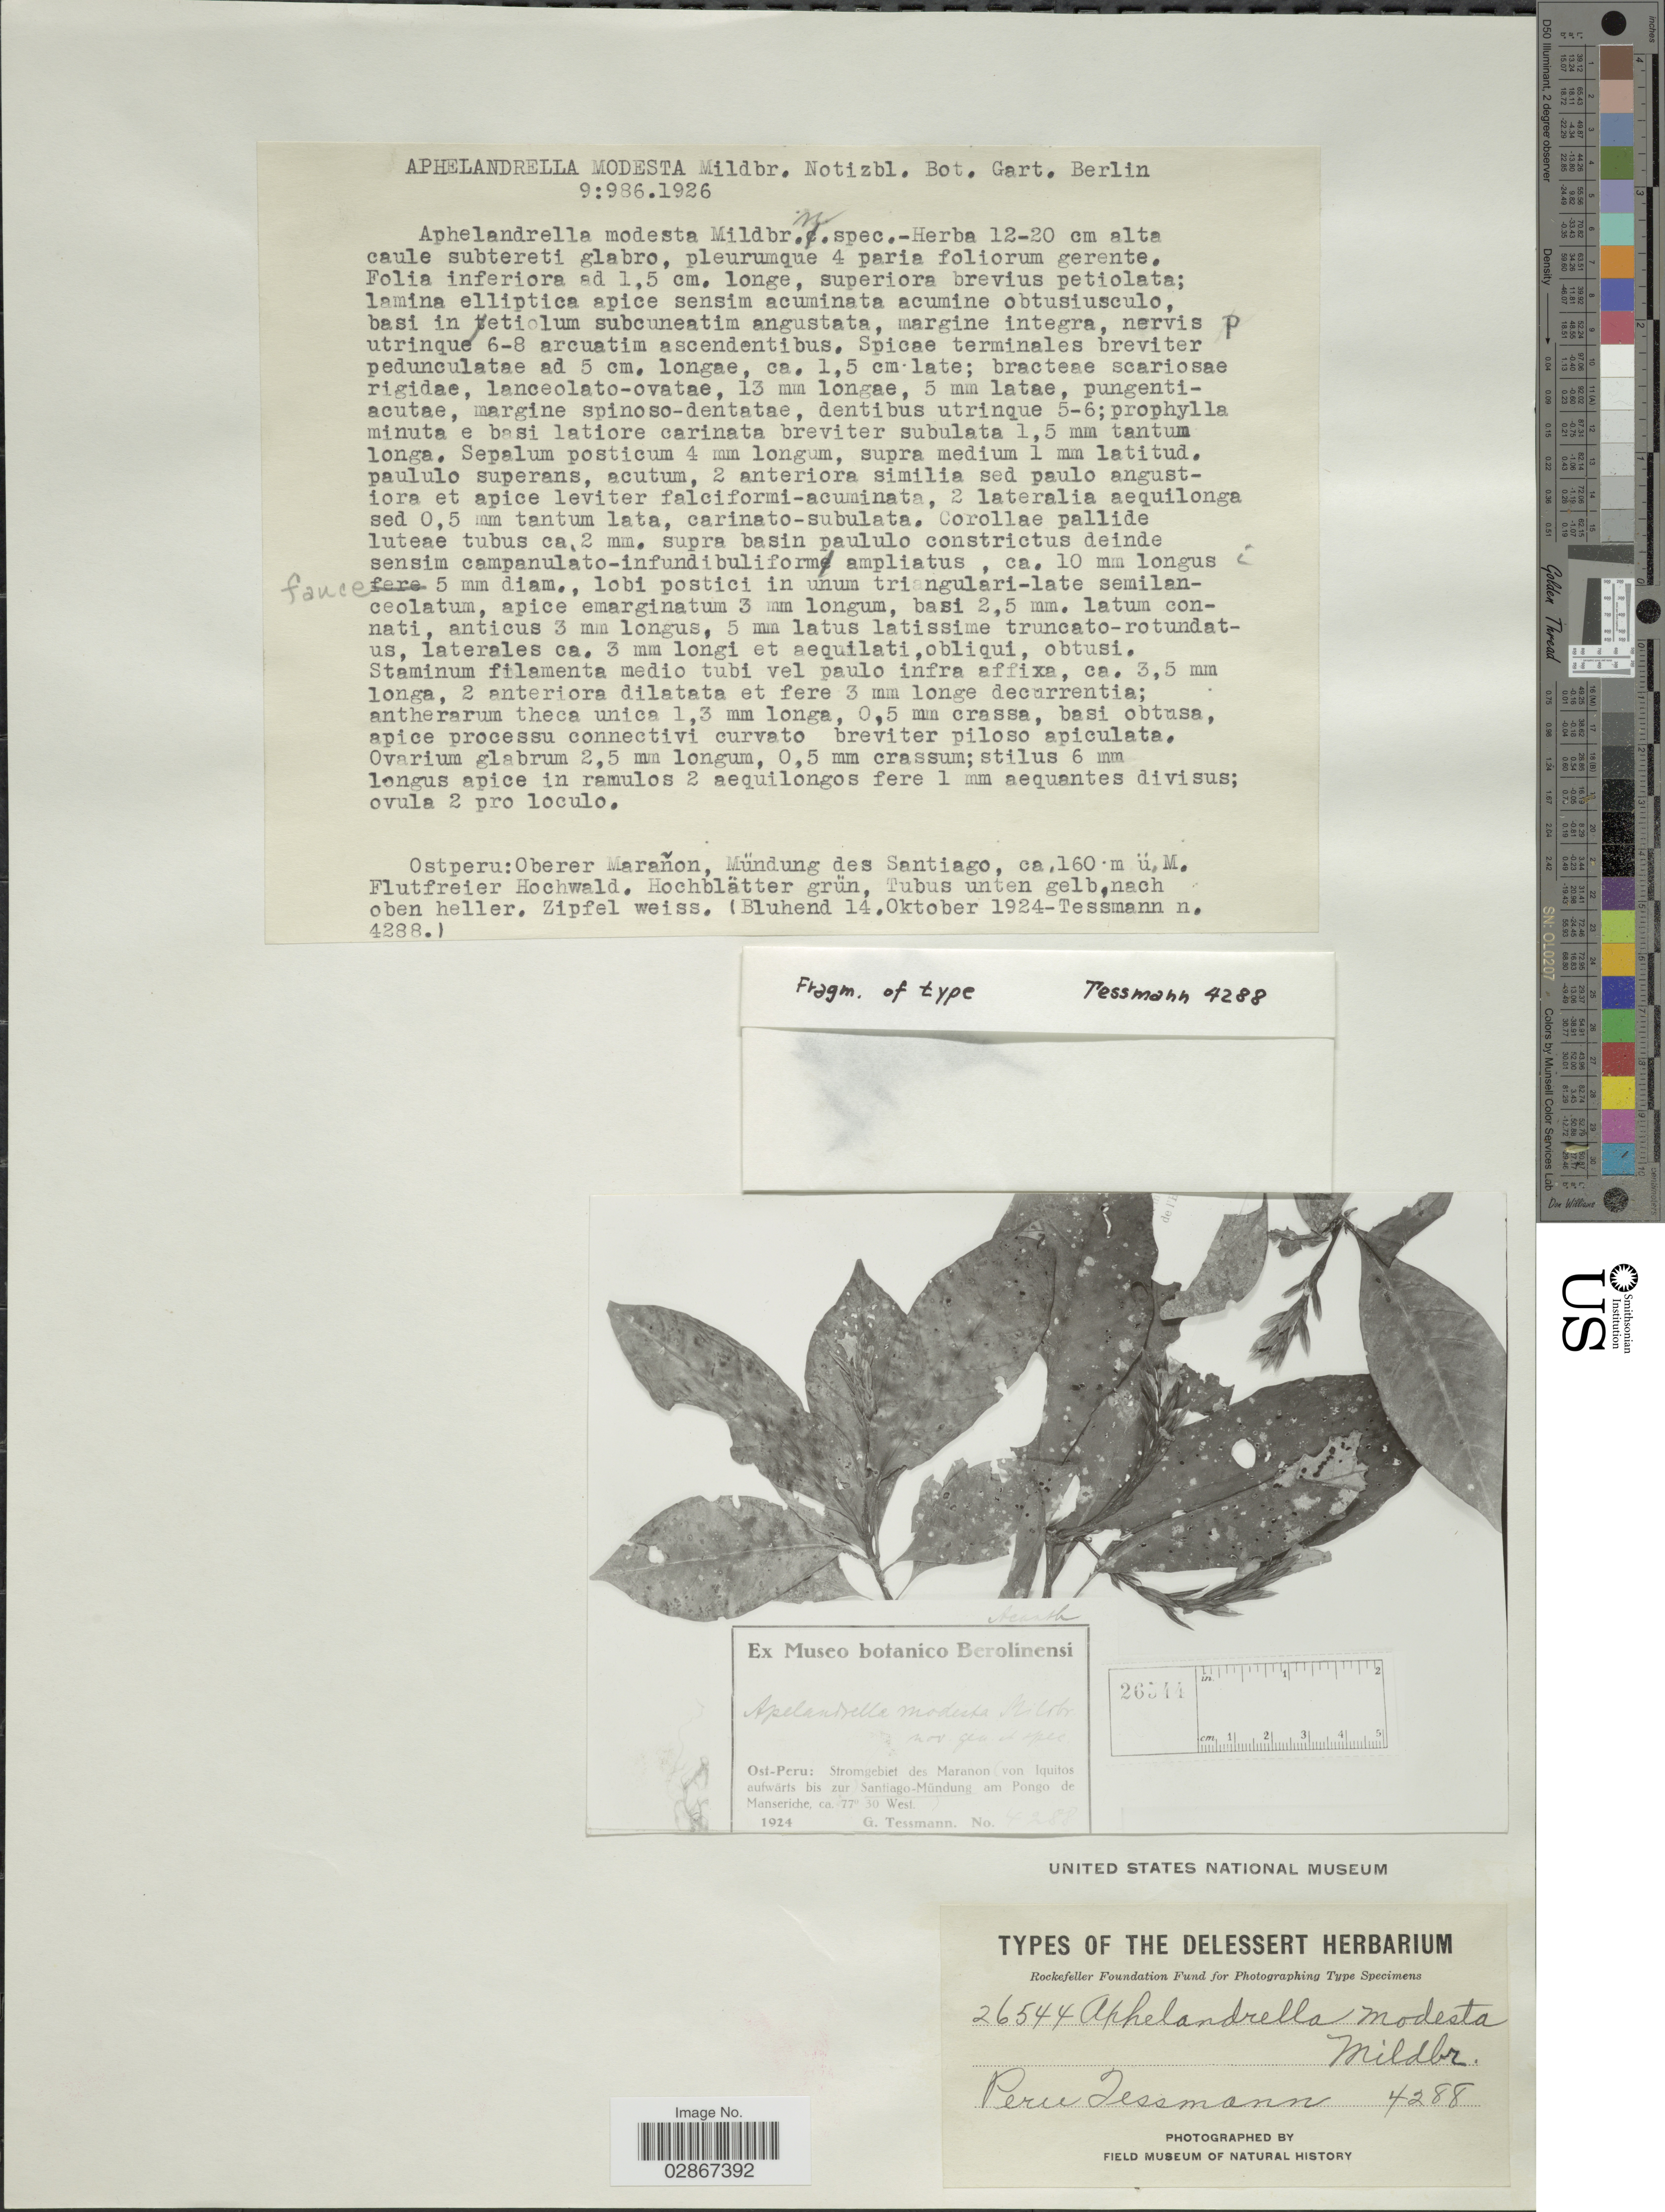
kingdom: Plantae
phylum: Tracheophyta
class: Magnoliopsida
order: Lamiales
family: Acanthaceae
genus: Aphelandra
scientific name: Aphelandra modesta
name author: (Mildbr.) Wassh.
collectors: G. Tessmann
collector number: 4288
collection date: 1924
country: Peru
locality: Ost-peru: Stromgebiet des Maranon von Iquitos aufwárts bis zur Santiago-Mündung am Pongo de Manseriche.